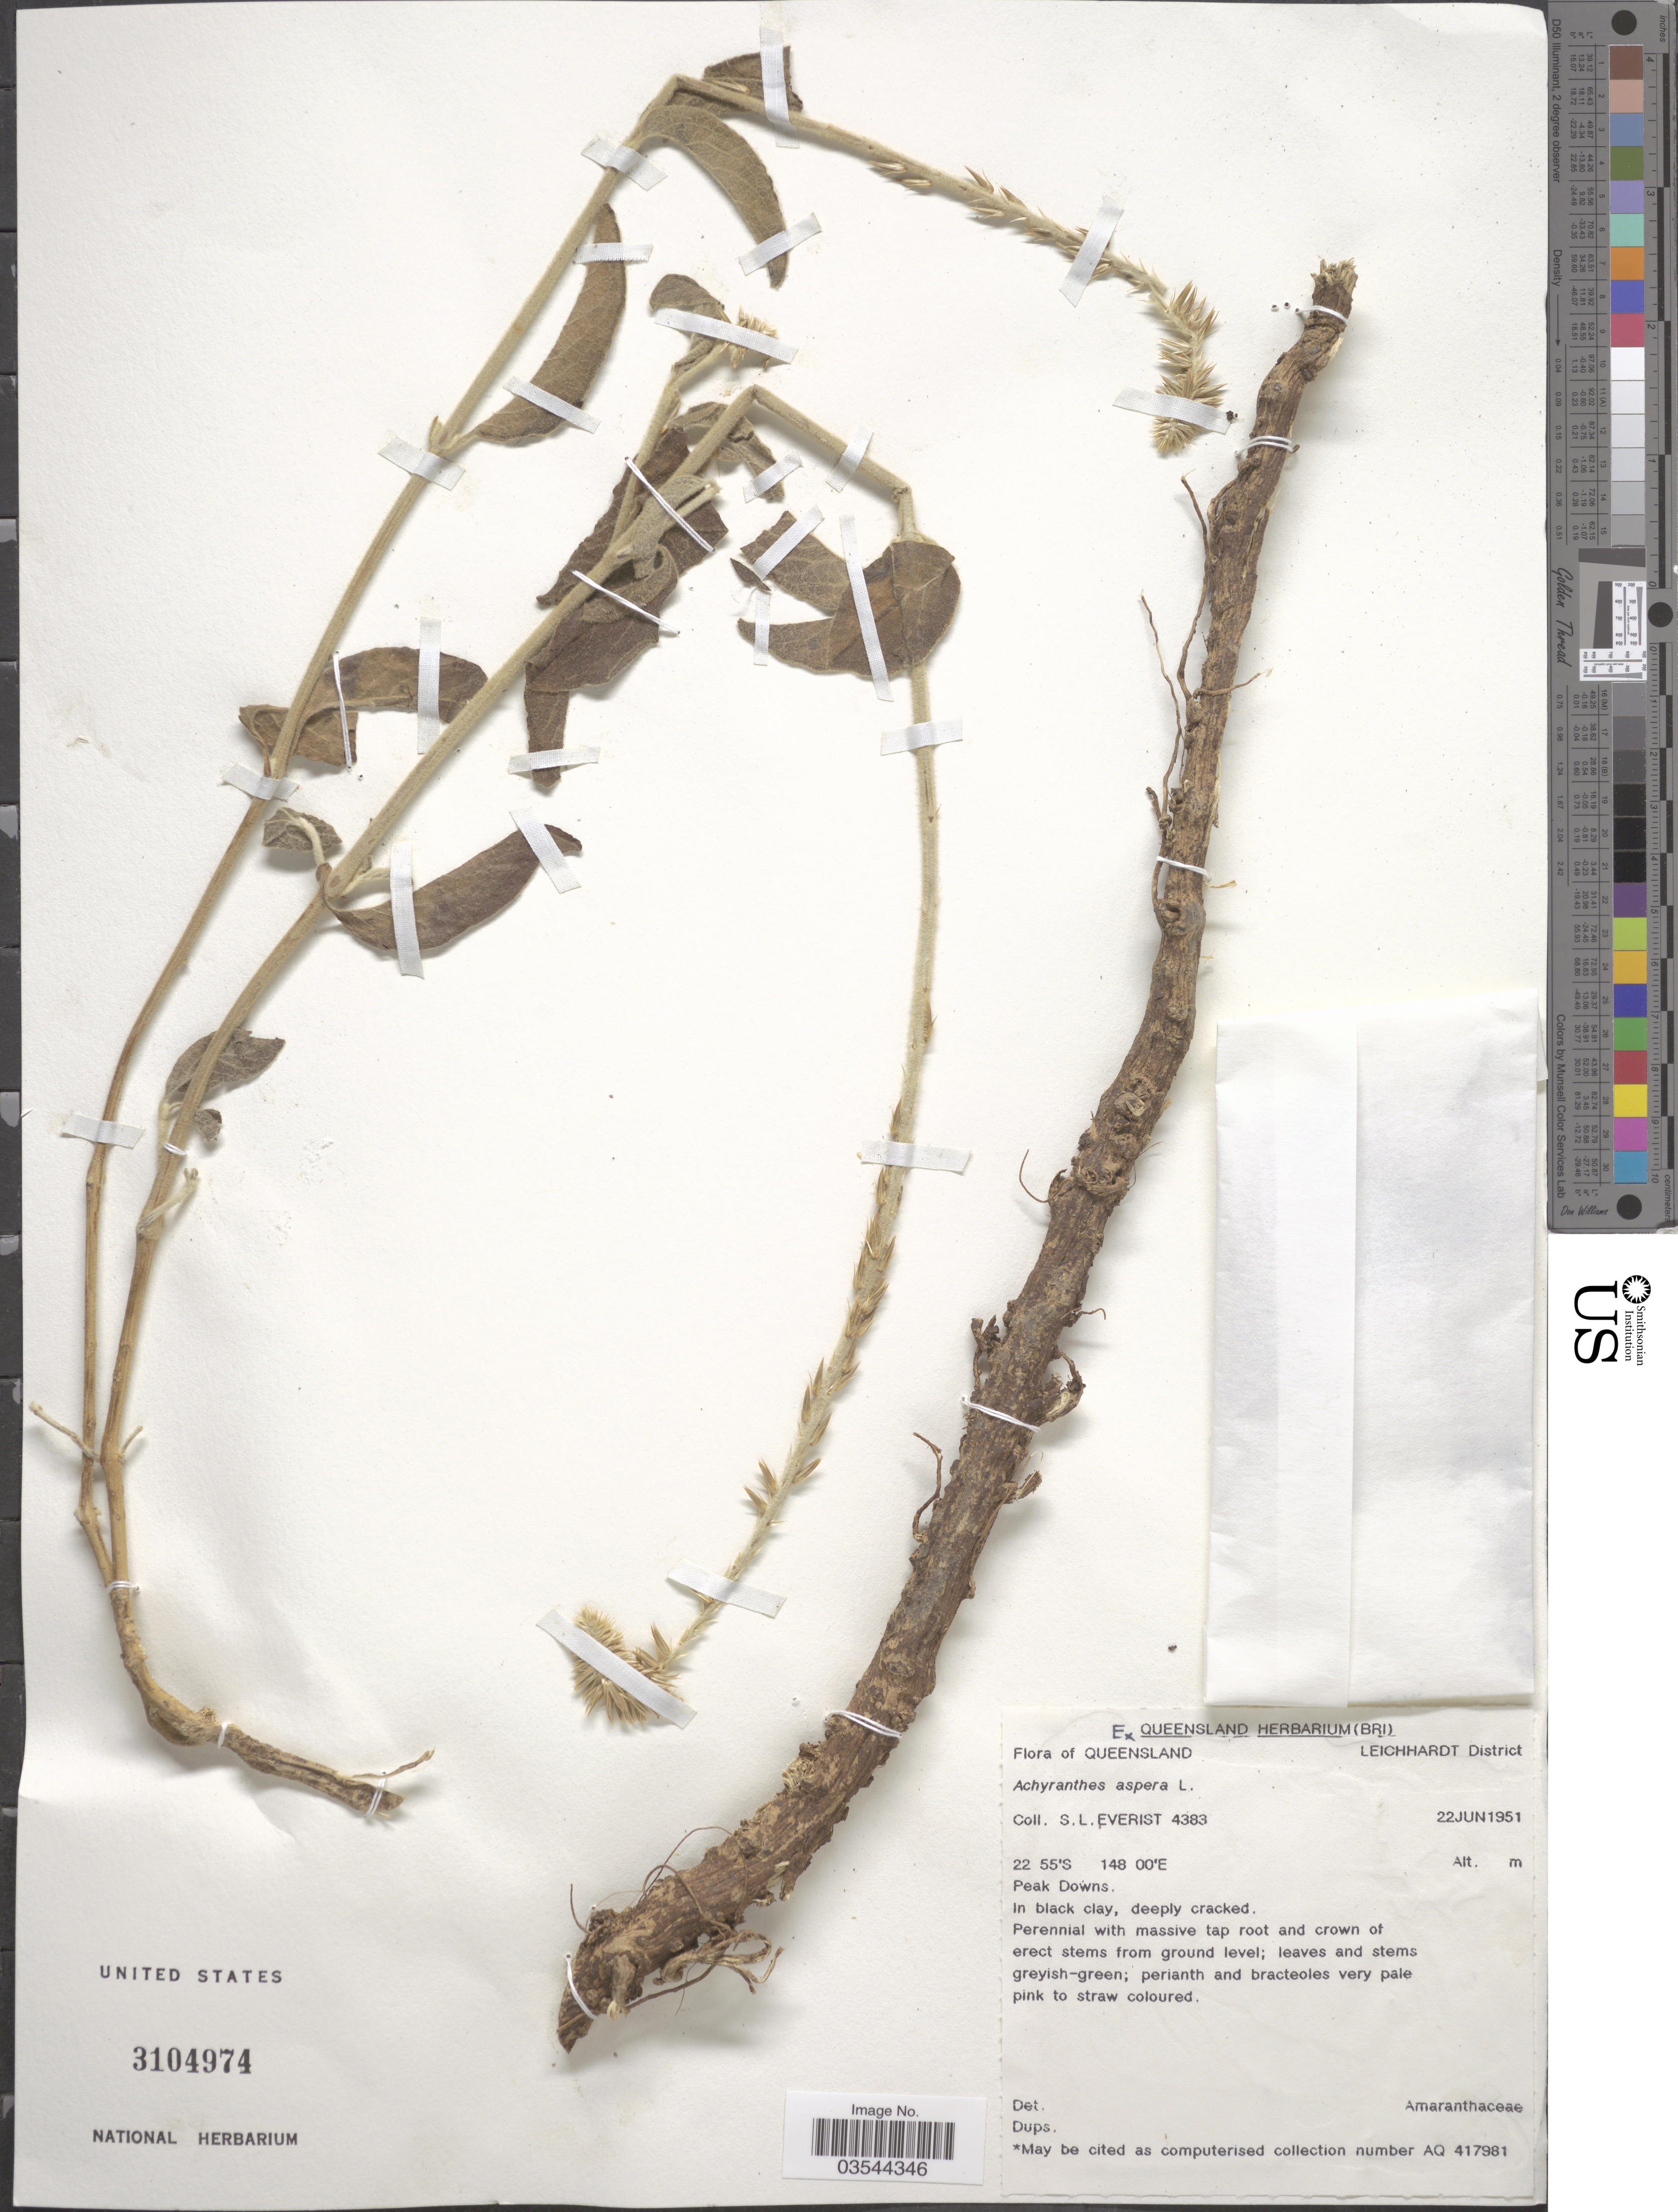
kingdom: Plantae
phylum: Tracheophyta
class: Magnoliopsida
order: Caryophyllales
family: Amaranthaceae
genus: Achyranthes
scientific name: Achyranthes aspera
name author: L.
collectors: S. Everist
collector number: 4383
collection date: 1951-06-22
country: Australia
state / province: Queensland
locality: Leichhardt District. Peak Downs.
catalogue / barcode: US 3104974